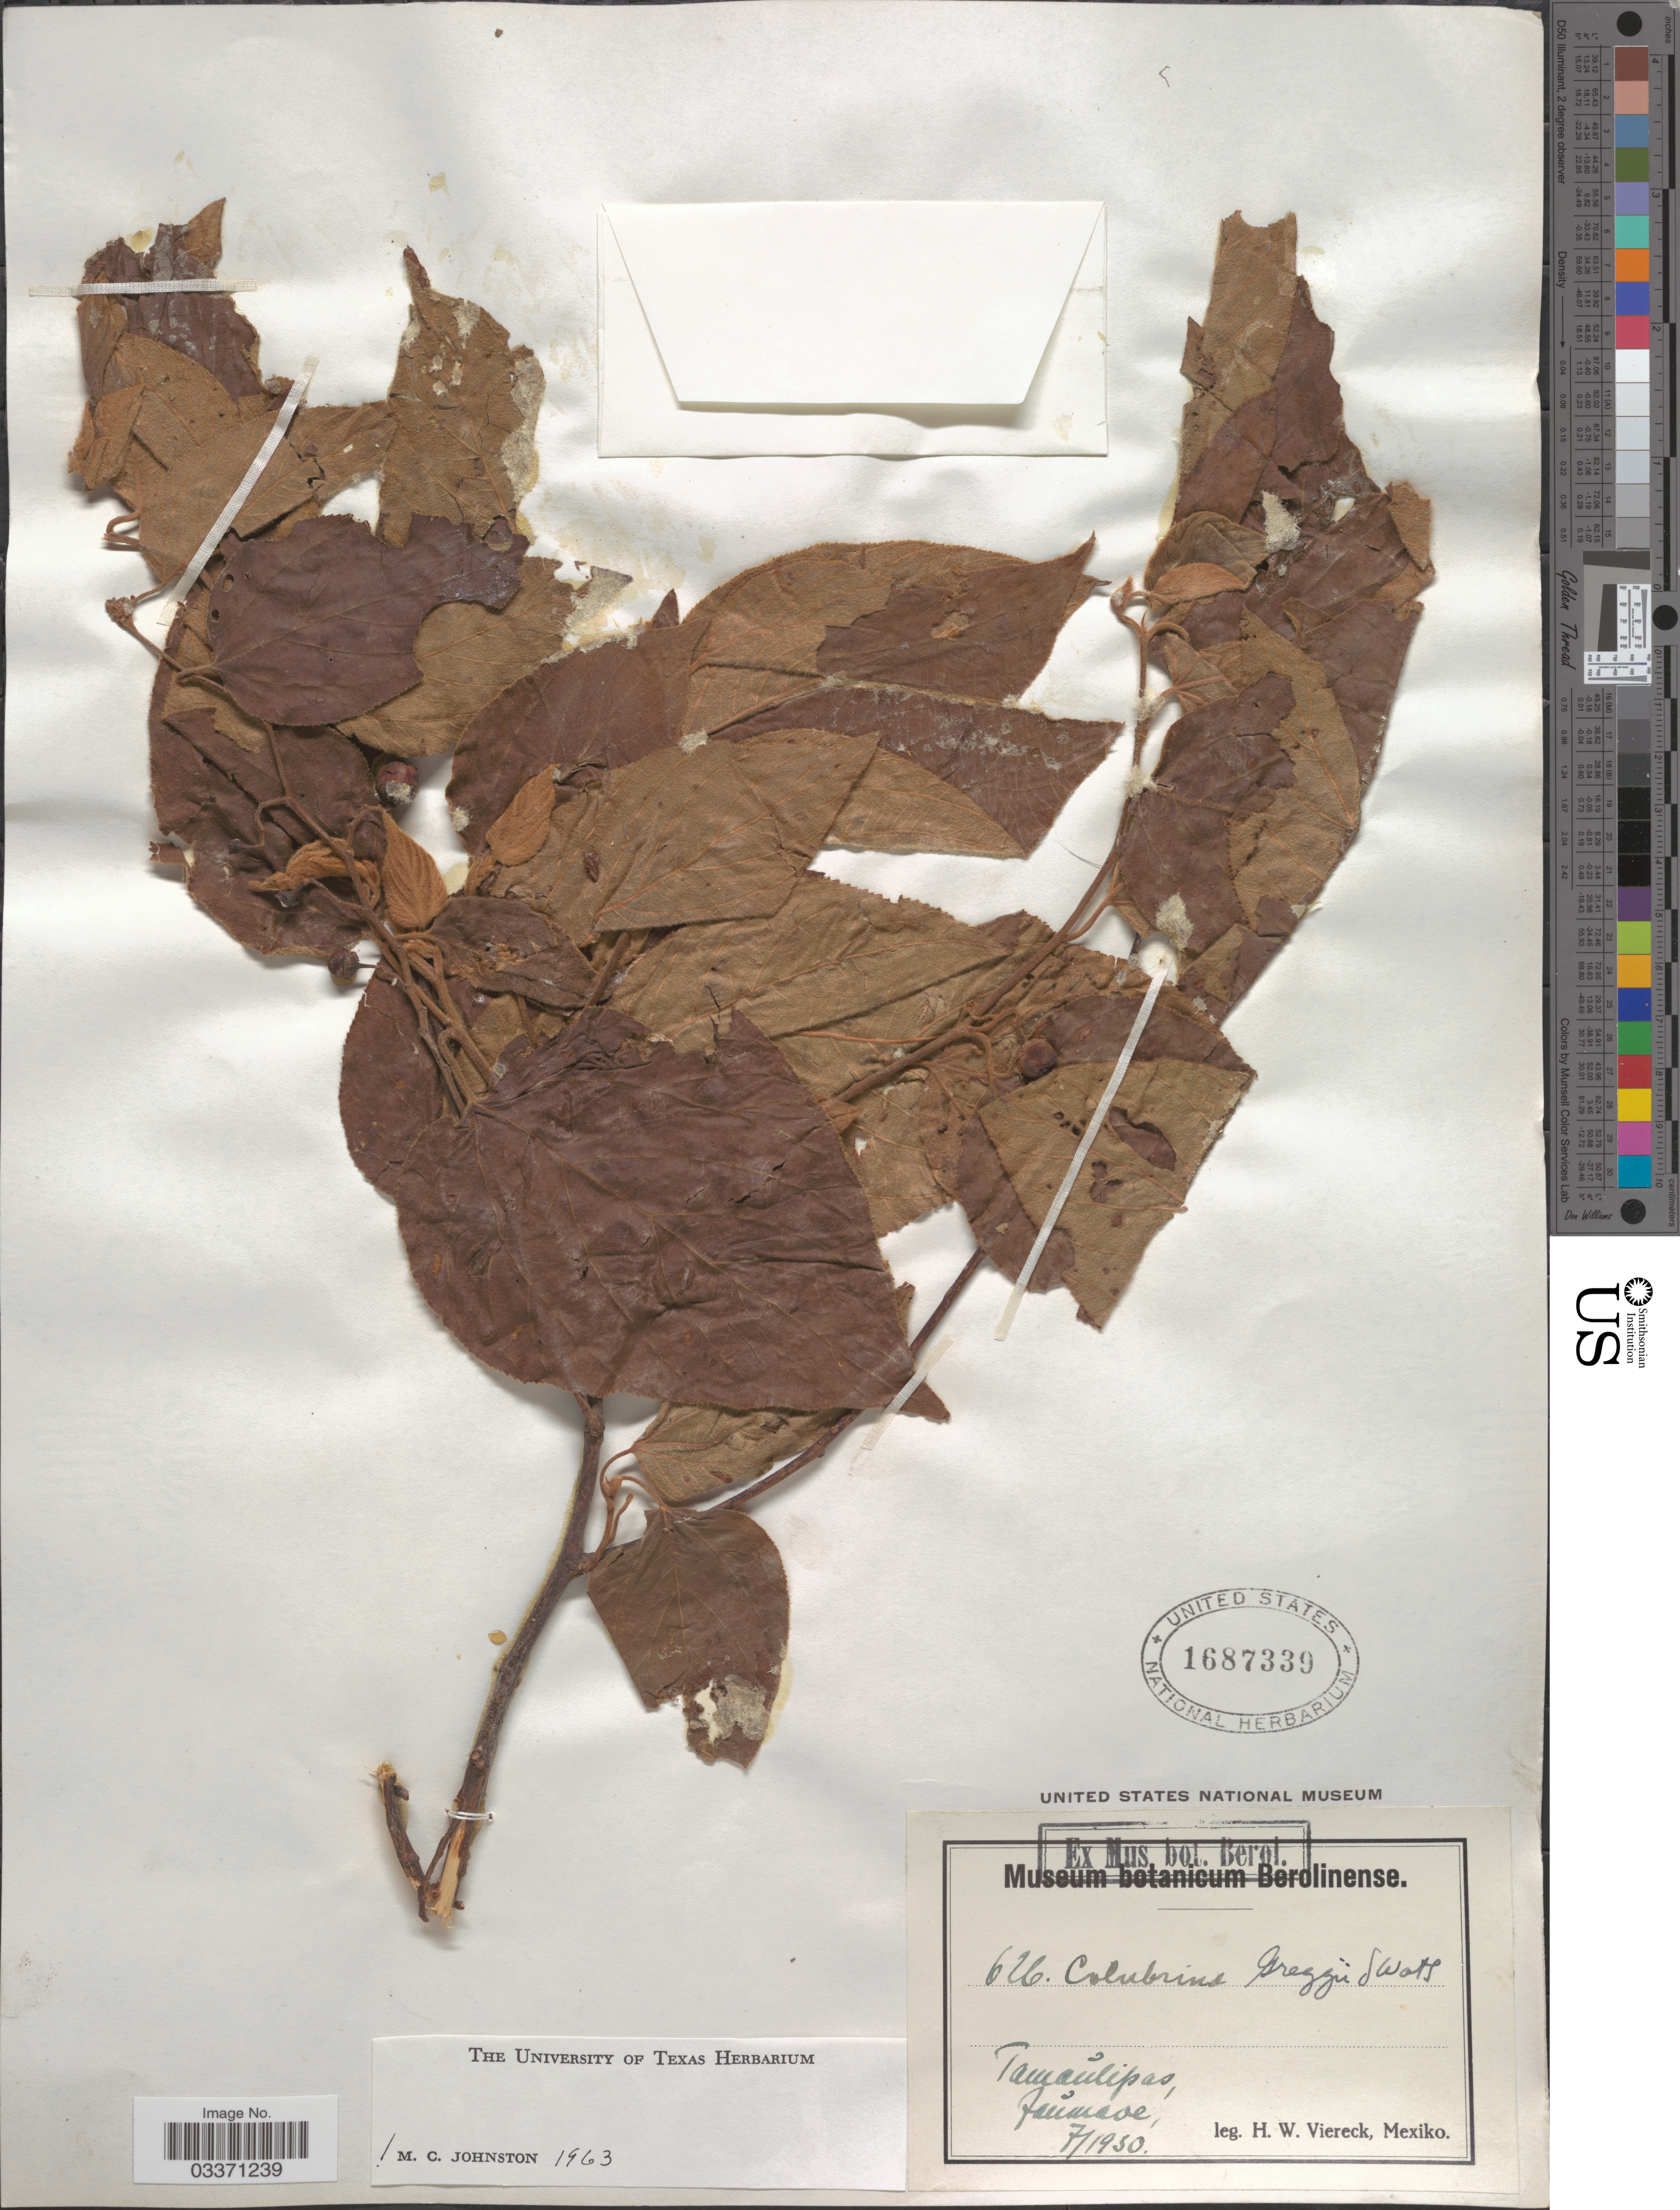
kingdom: Plantae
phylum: Tracheophyta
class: Magnoliopsida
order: Rosales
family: Rhamnaceae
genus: Colubrina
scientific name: Colubrina greggii var. greggii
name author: S. Watson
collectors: H. W. Viereck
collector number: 626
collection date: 1930-07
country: Mexico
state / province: Tamaulipas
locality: Jamauve.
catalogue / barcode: US 1687339